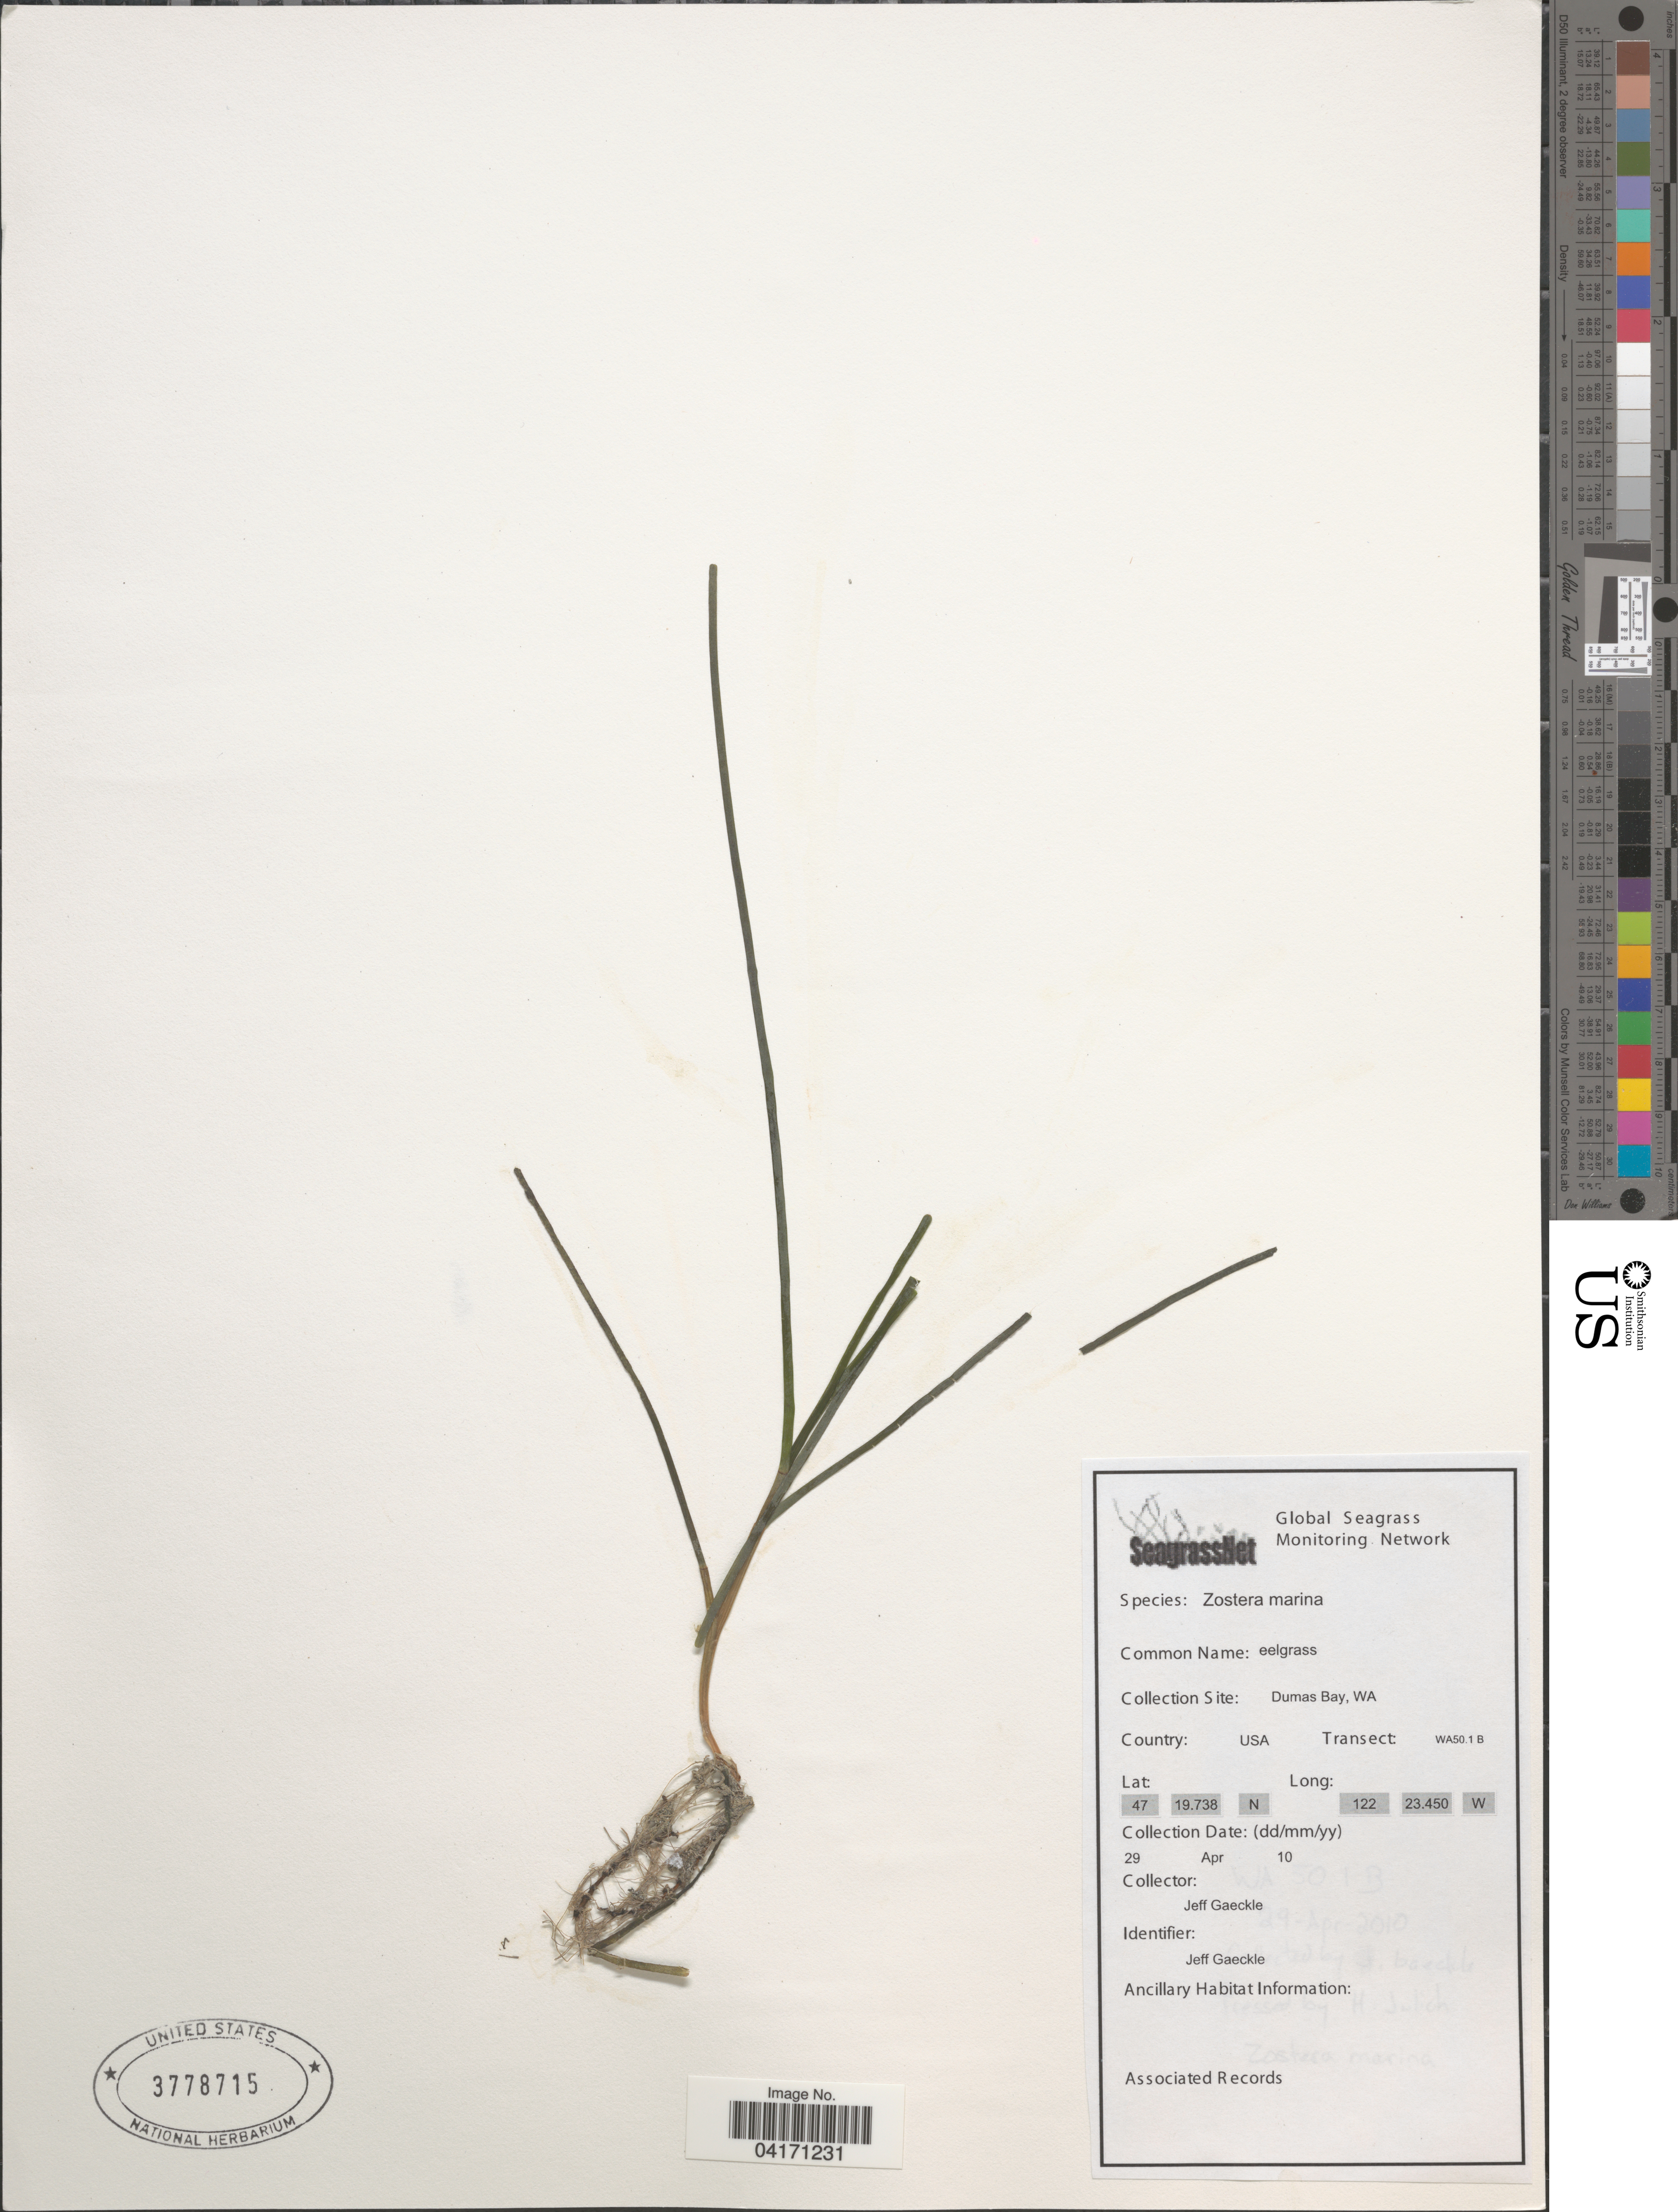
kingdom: Plantae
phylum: Tracheophyta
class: Liliopsida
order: Alismatales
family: Zosteraceae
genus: Zostera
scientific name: Zostera marina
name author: L.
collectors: J. Gaeckle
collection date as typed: Transcribed d/m/y: 29/4/10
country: United States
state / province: Washington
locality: Dumas Bay. Transect: WA50.1 B.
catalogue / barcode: US 3778715